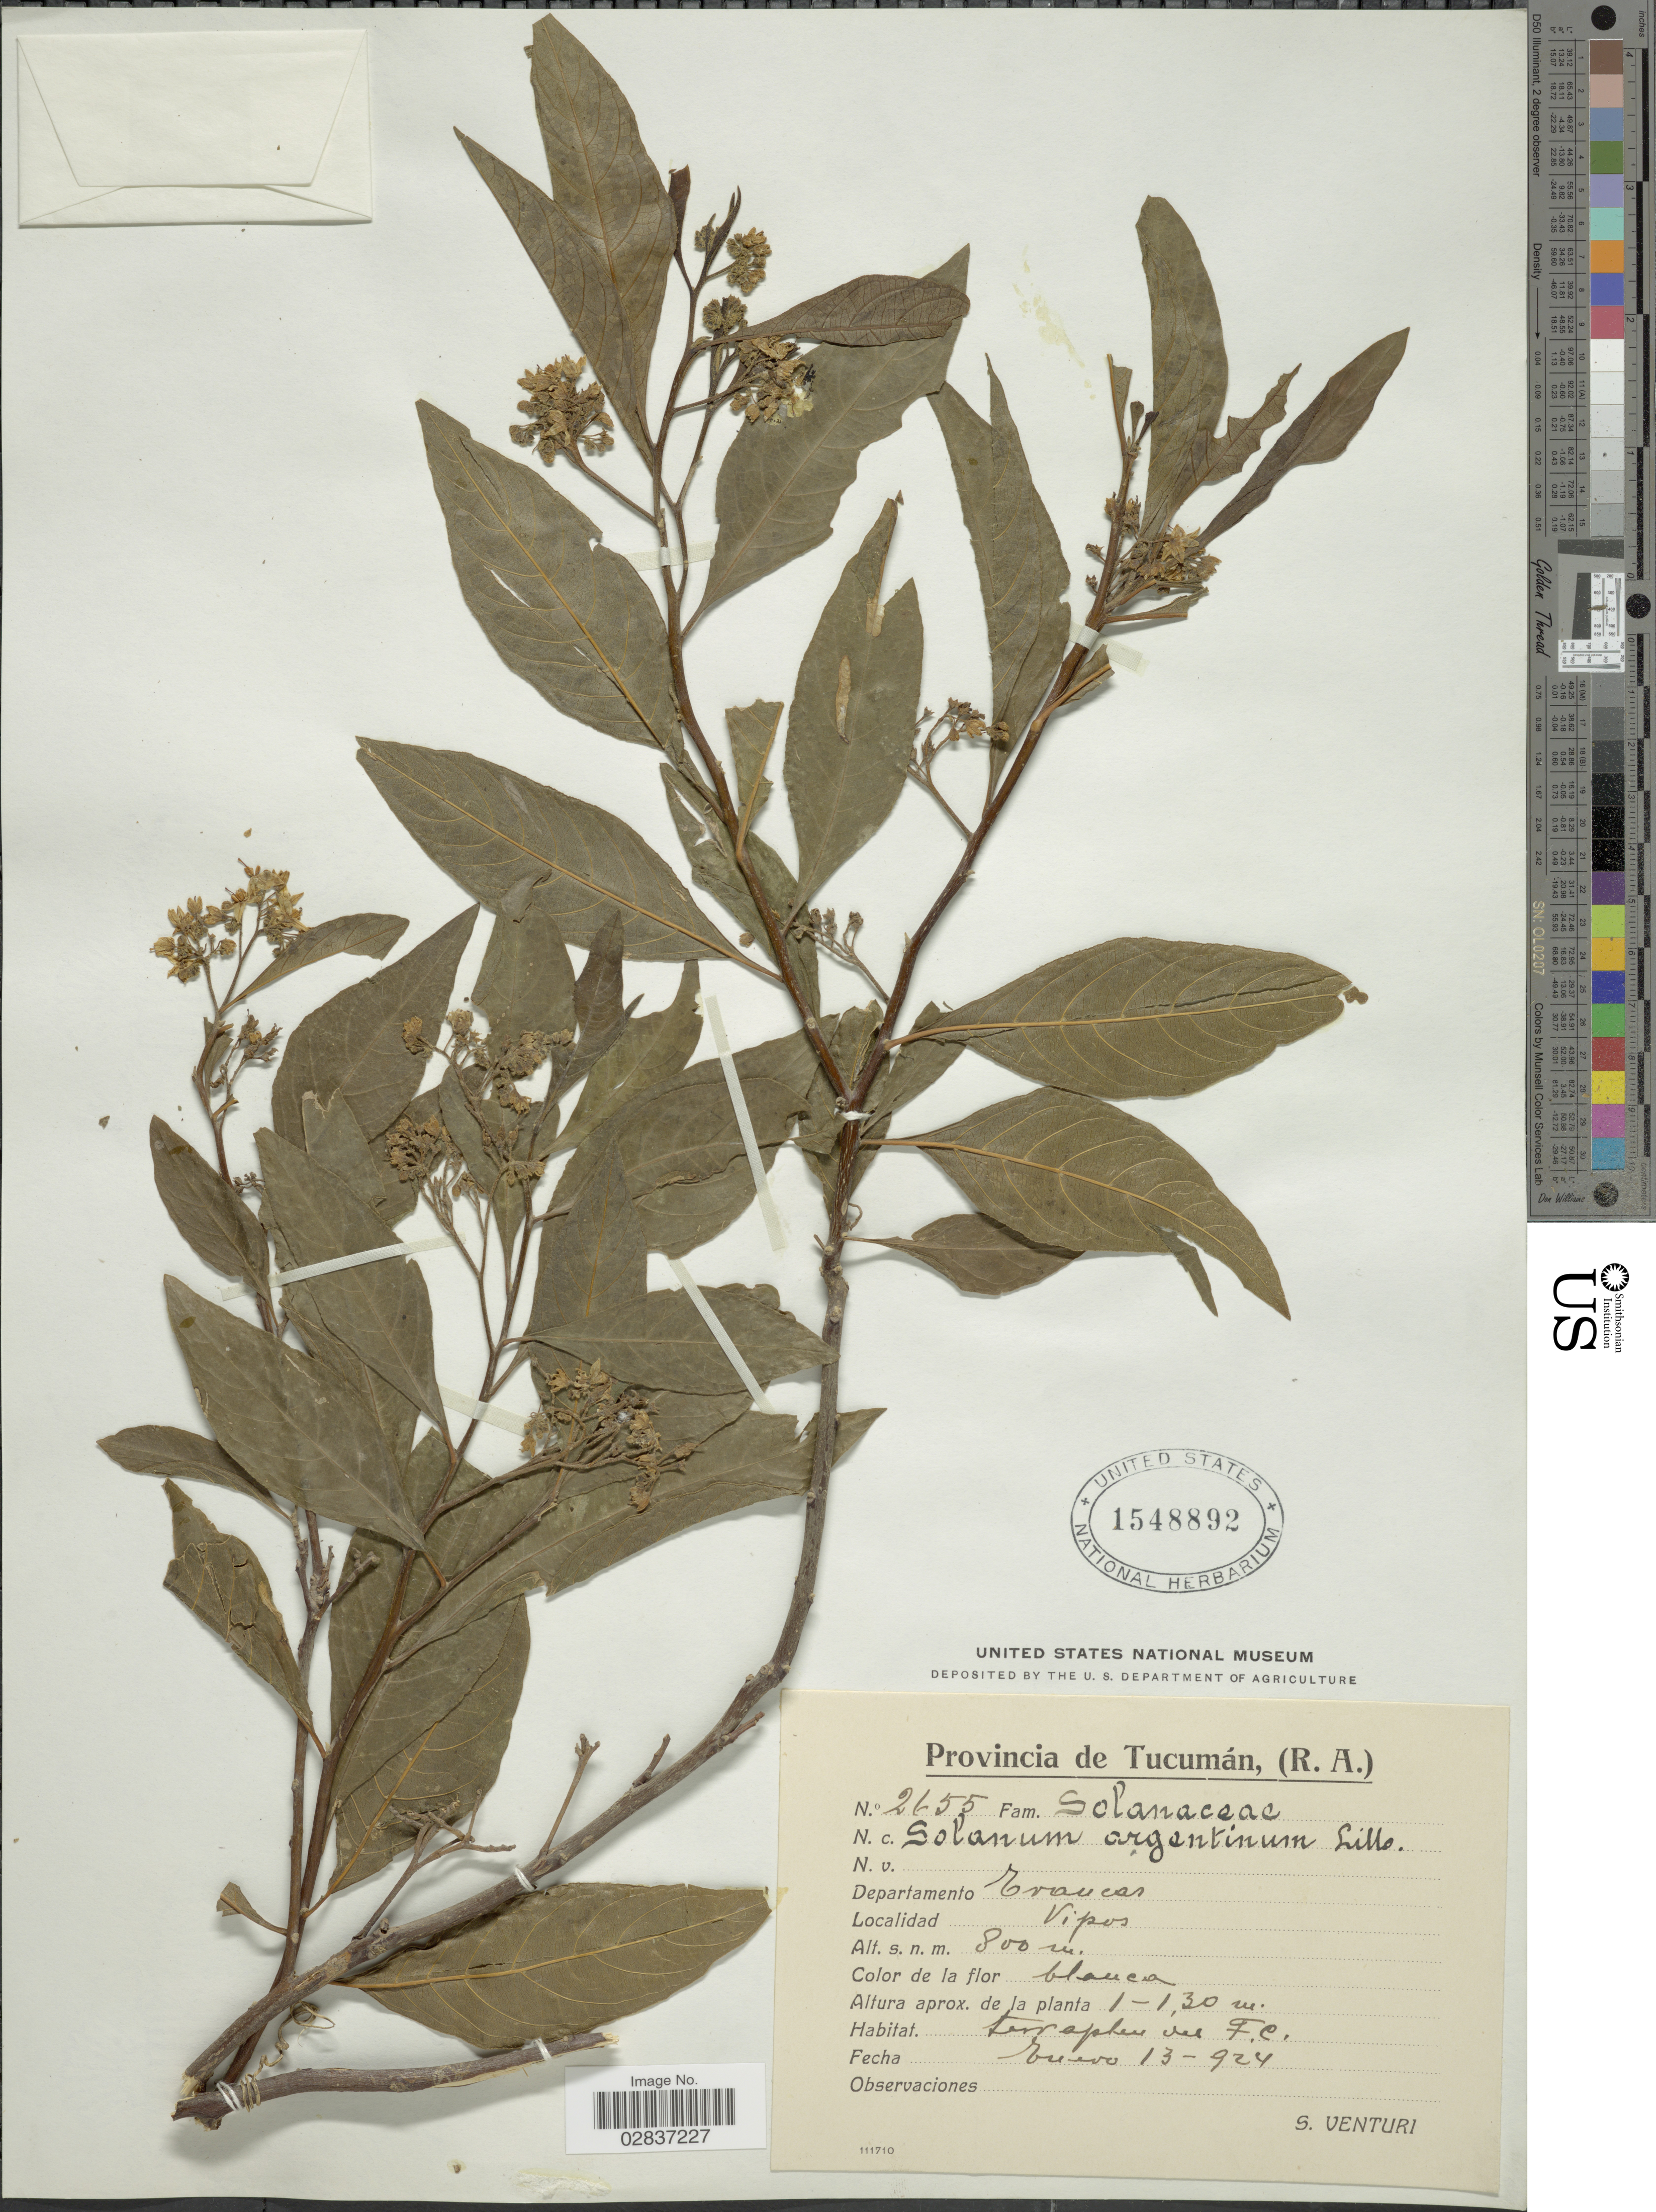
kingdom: Plantae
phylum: Tracheophyta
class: Magnoliopsida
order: Solanales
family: Solanaceae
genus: Solanum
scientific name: Solanum argentinum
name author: Bitter & Lillo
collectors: S. Venturi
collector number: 2655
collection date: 1924-01-13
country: Argentina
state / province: Tucuman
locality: Departamento Traucas, Vipos.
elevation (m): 800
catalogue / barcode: US 1548892